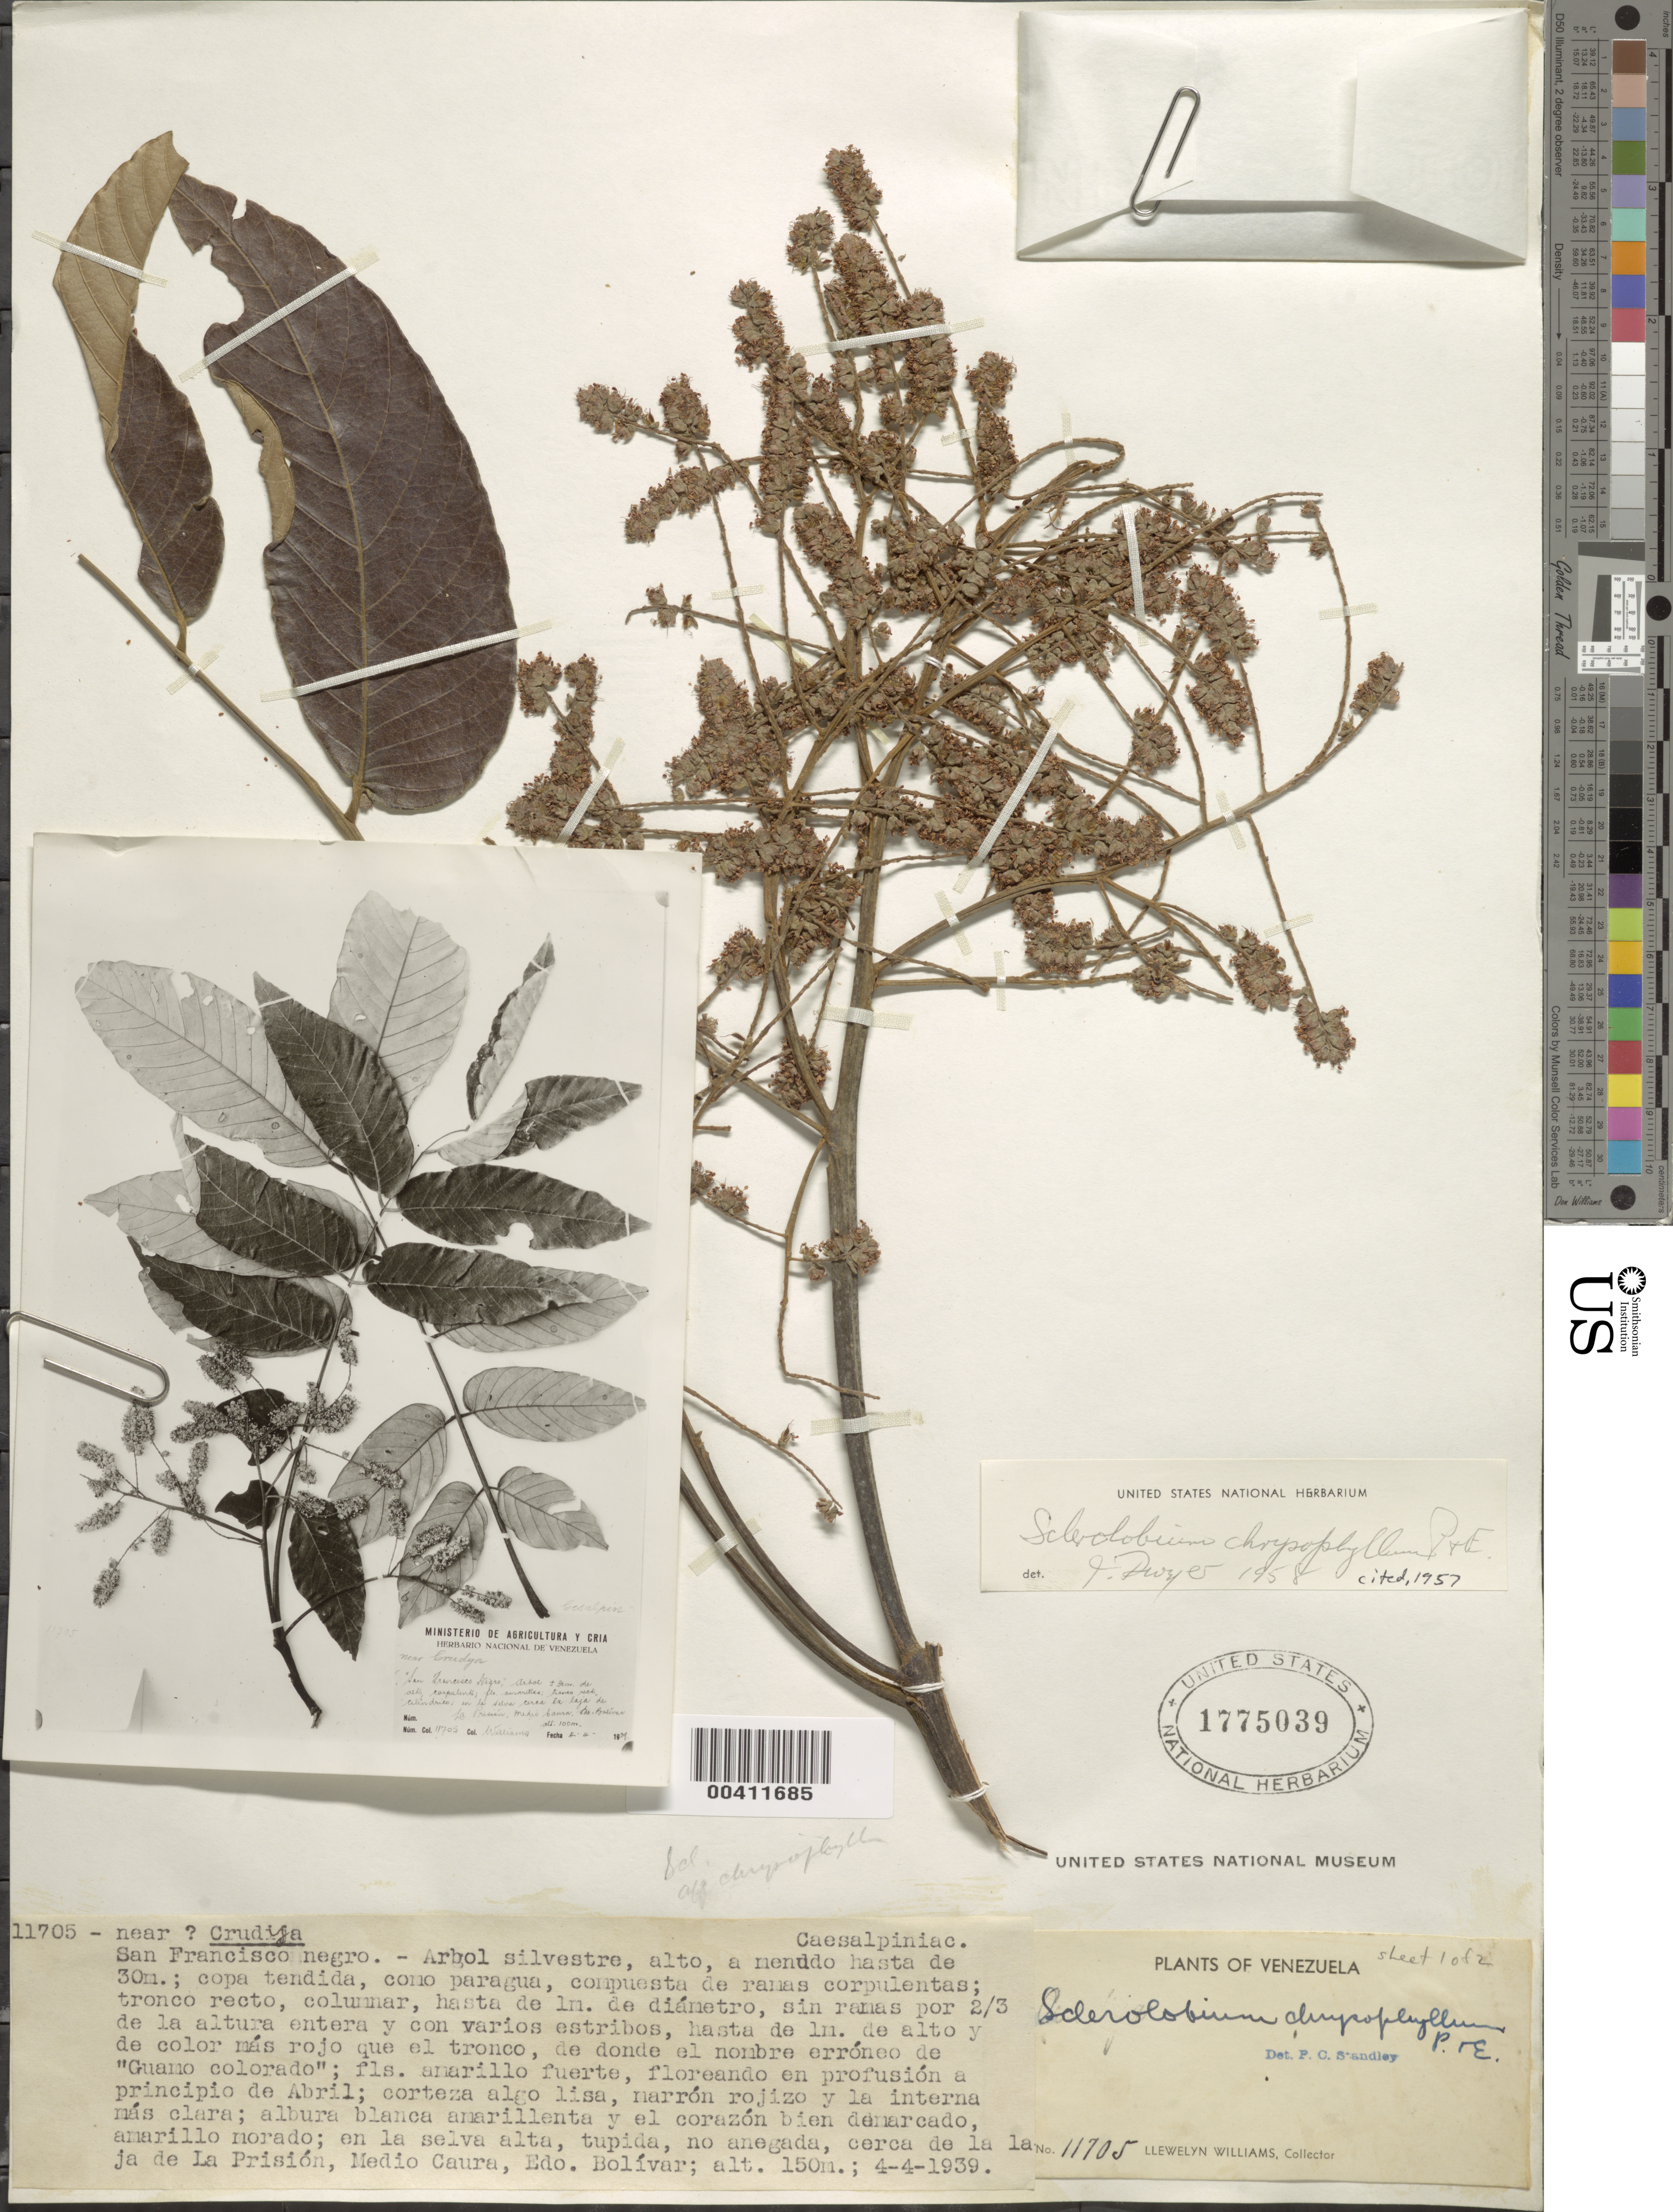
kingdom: Plantae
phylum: Tracheophyta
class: Magnoliopsida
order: Fabales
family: Fabaceae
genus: Tachigali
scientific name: Tachigali chrysophylla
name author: (Poepp.) Zarucchi & Herend.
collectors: Ll. Williams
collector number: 11705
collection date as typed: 04 Apr 1939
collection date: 1939-04-04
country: Venezuela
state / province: Bolivar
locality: Cerca de la laja de la prision, medio caura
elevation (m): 150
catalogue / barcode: US 1775039